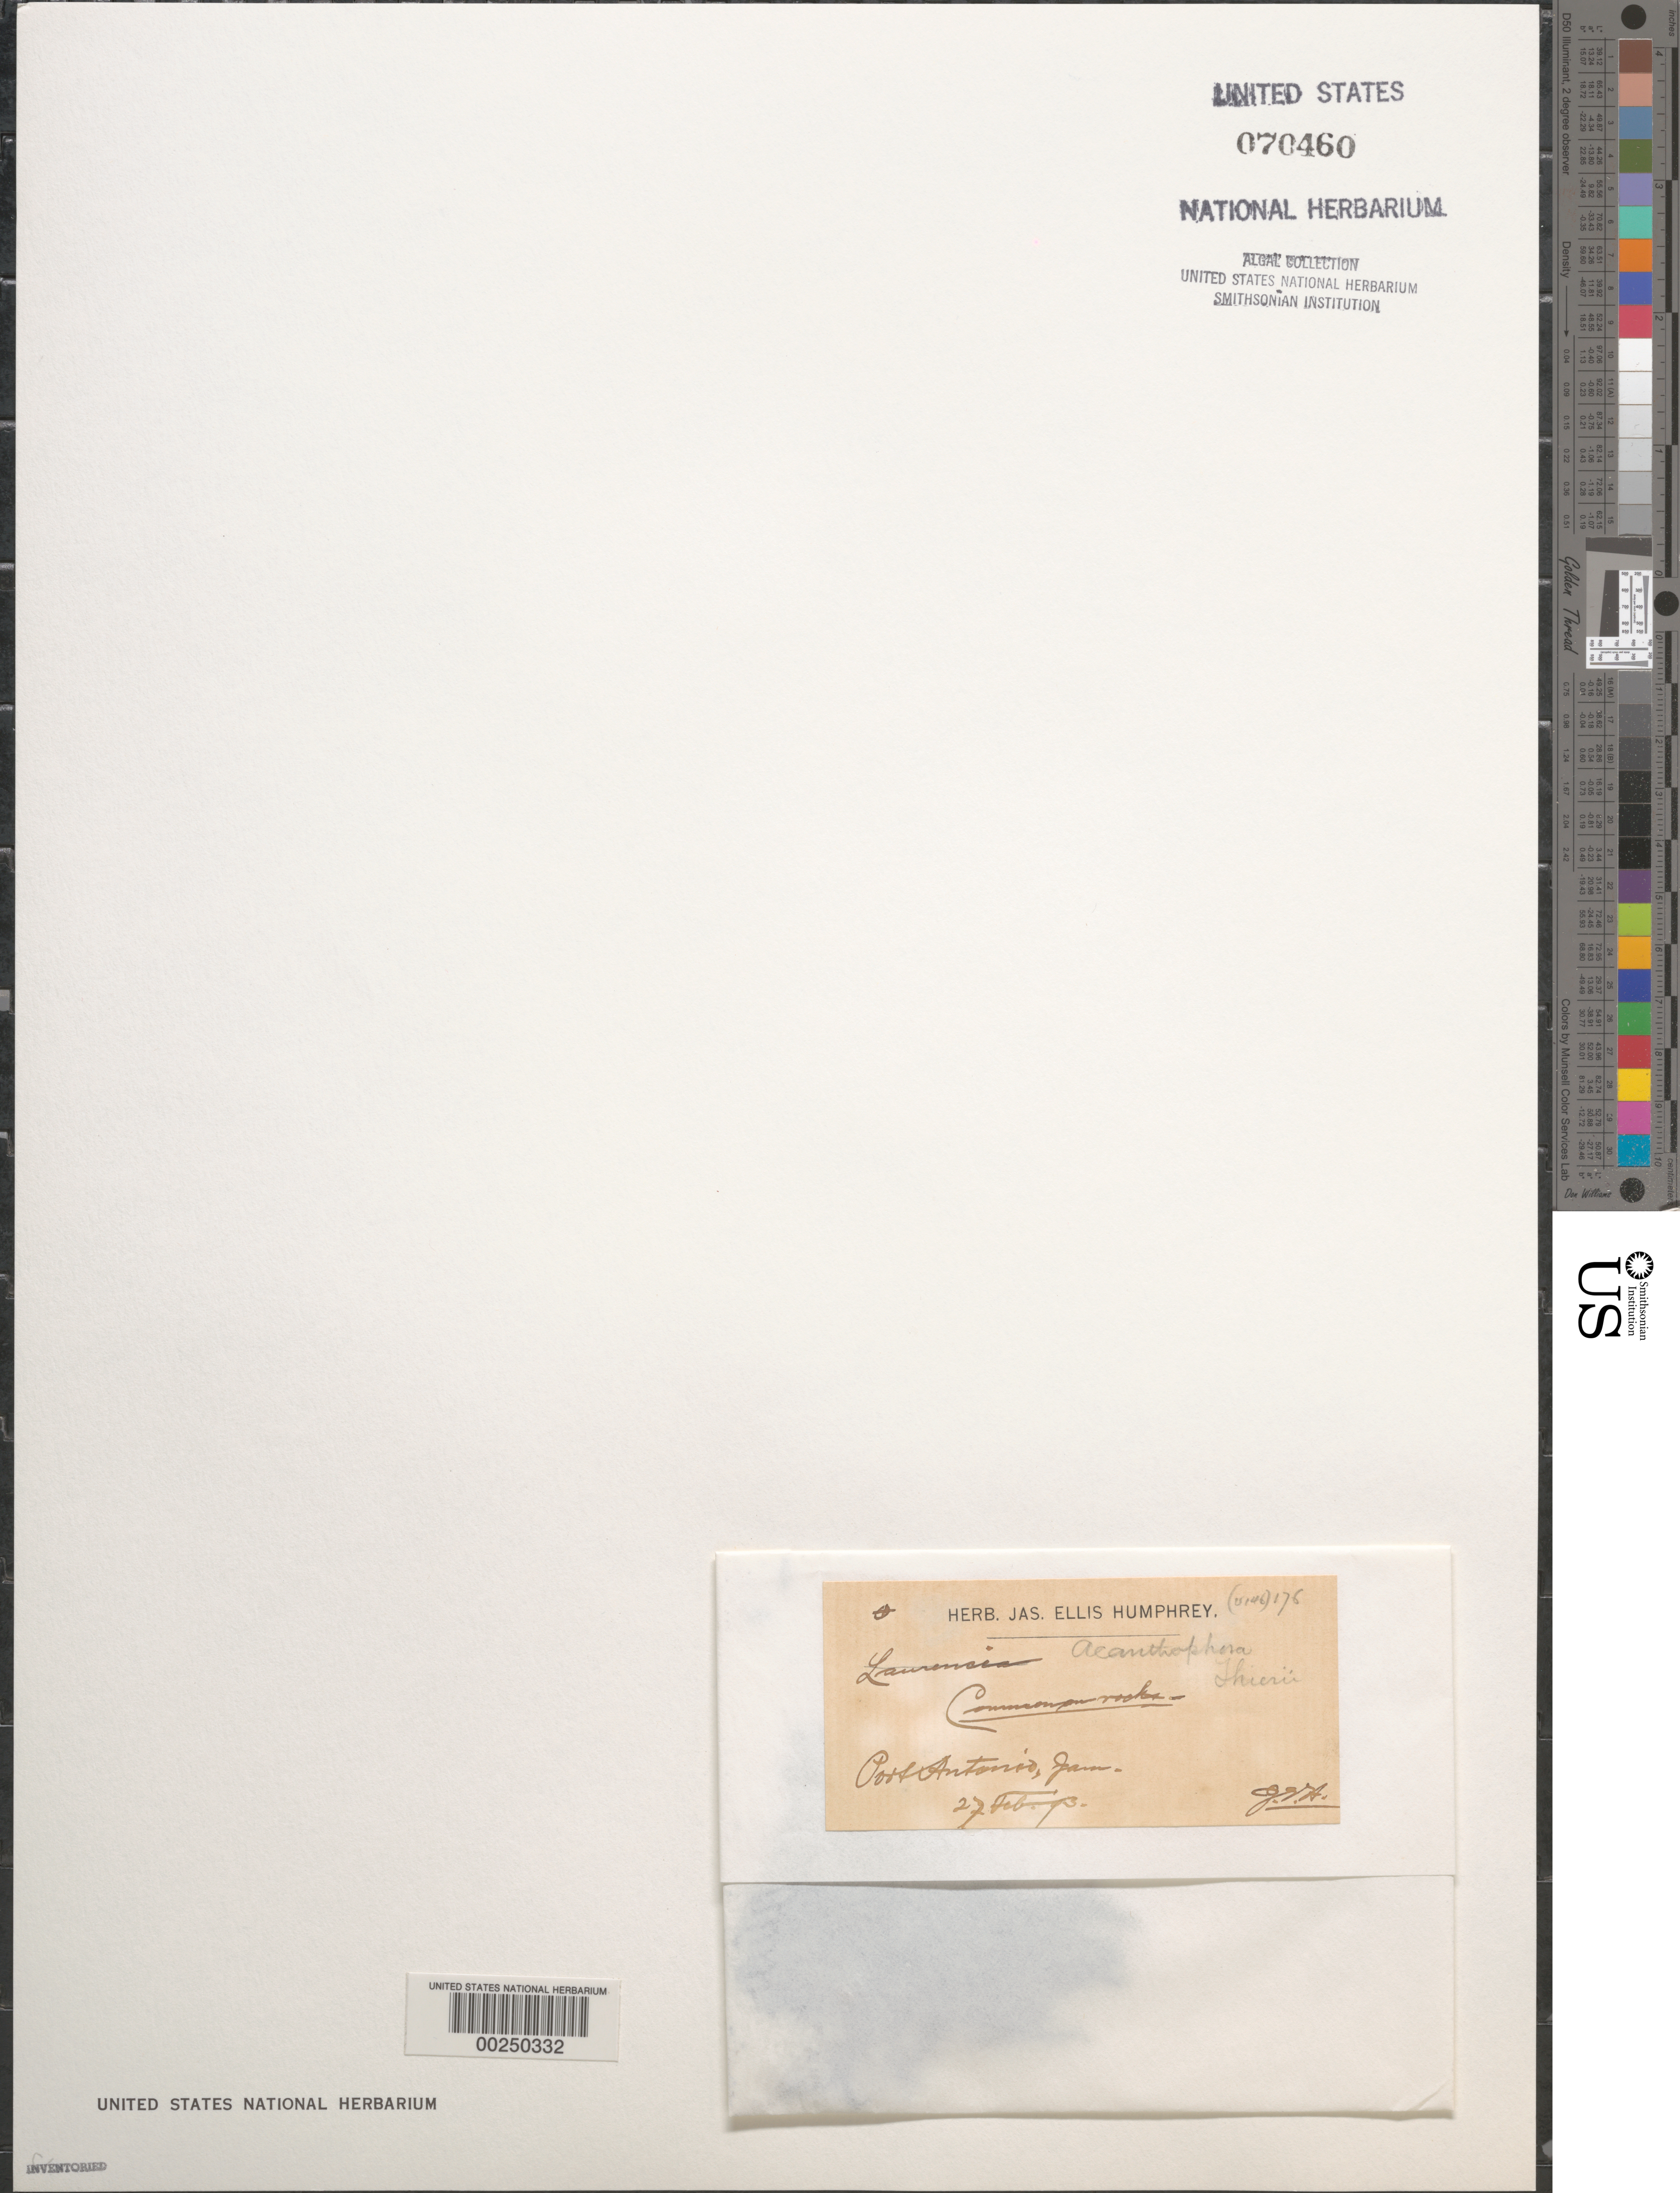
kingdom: Plantae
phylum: Rhodophyta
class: Florideophyceae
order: Ceramiales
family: Rhodomelaceae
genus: Acanthophora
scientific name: Acanthophora spicifera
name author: (Vahl) Børgesen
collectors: J. Humphrey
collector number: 176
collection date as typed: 27 Feb 1893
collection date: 1893-02-27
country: Jamaica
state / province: Portland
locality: Port antonio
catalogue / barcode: US 70460